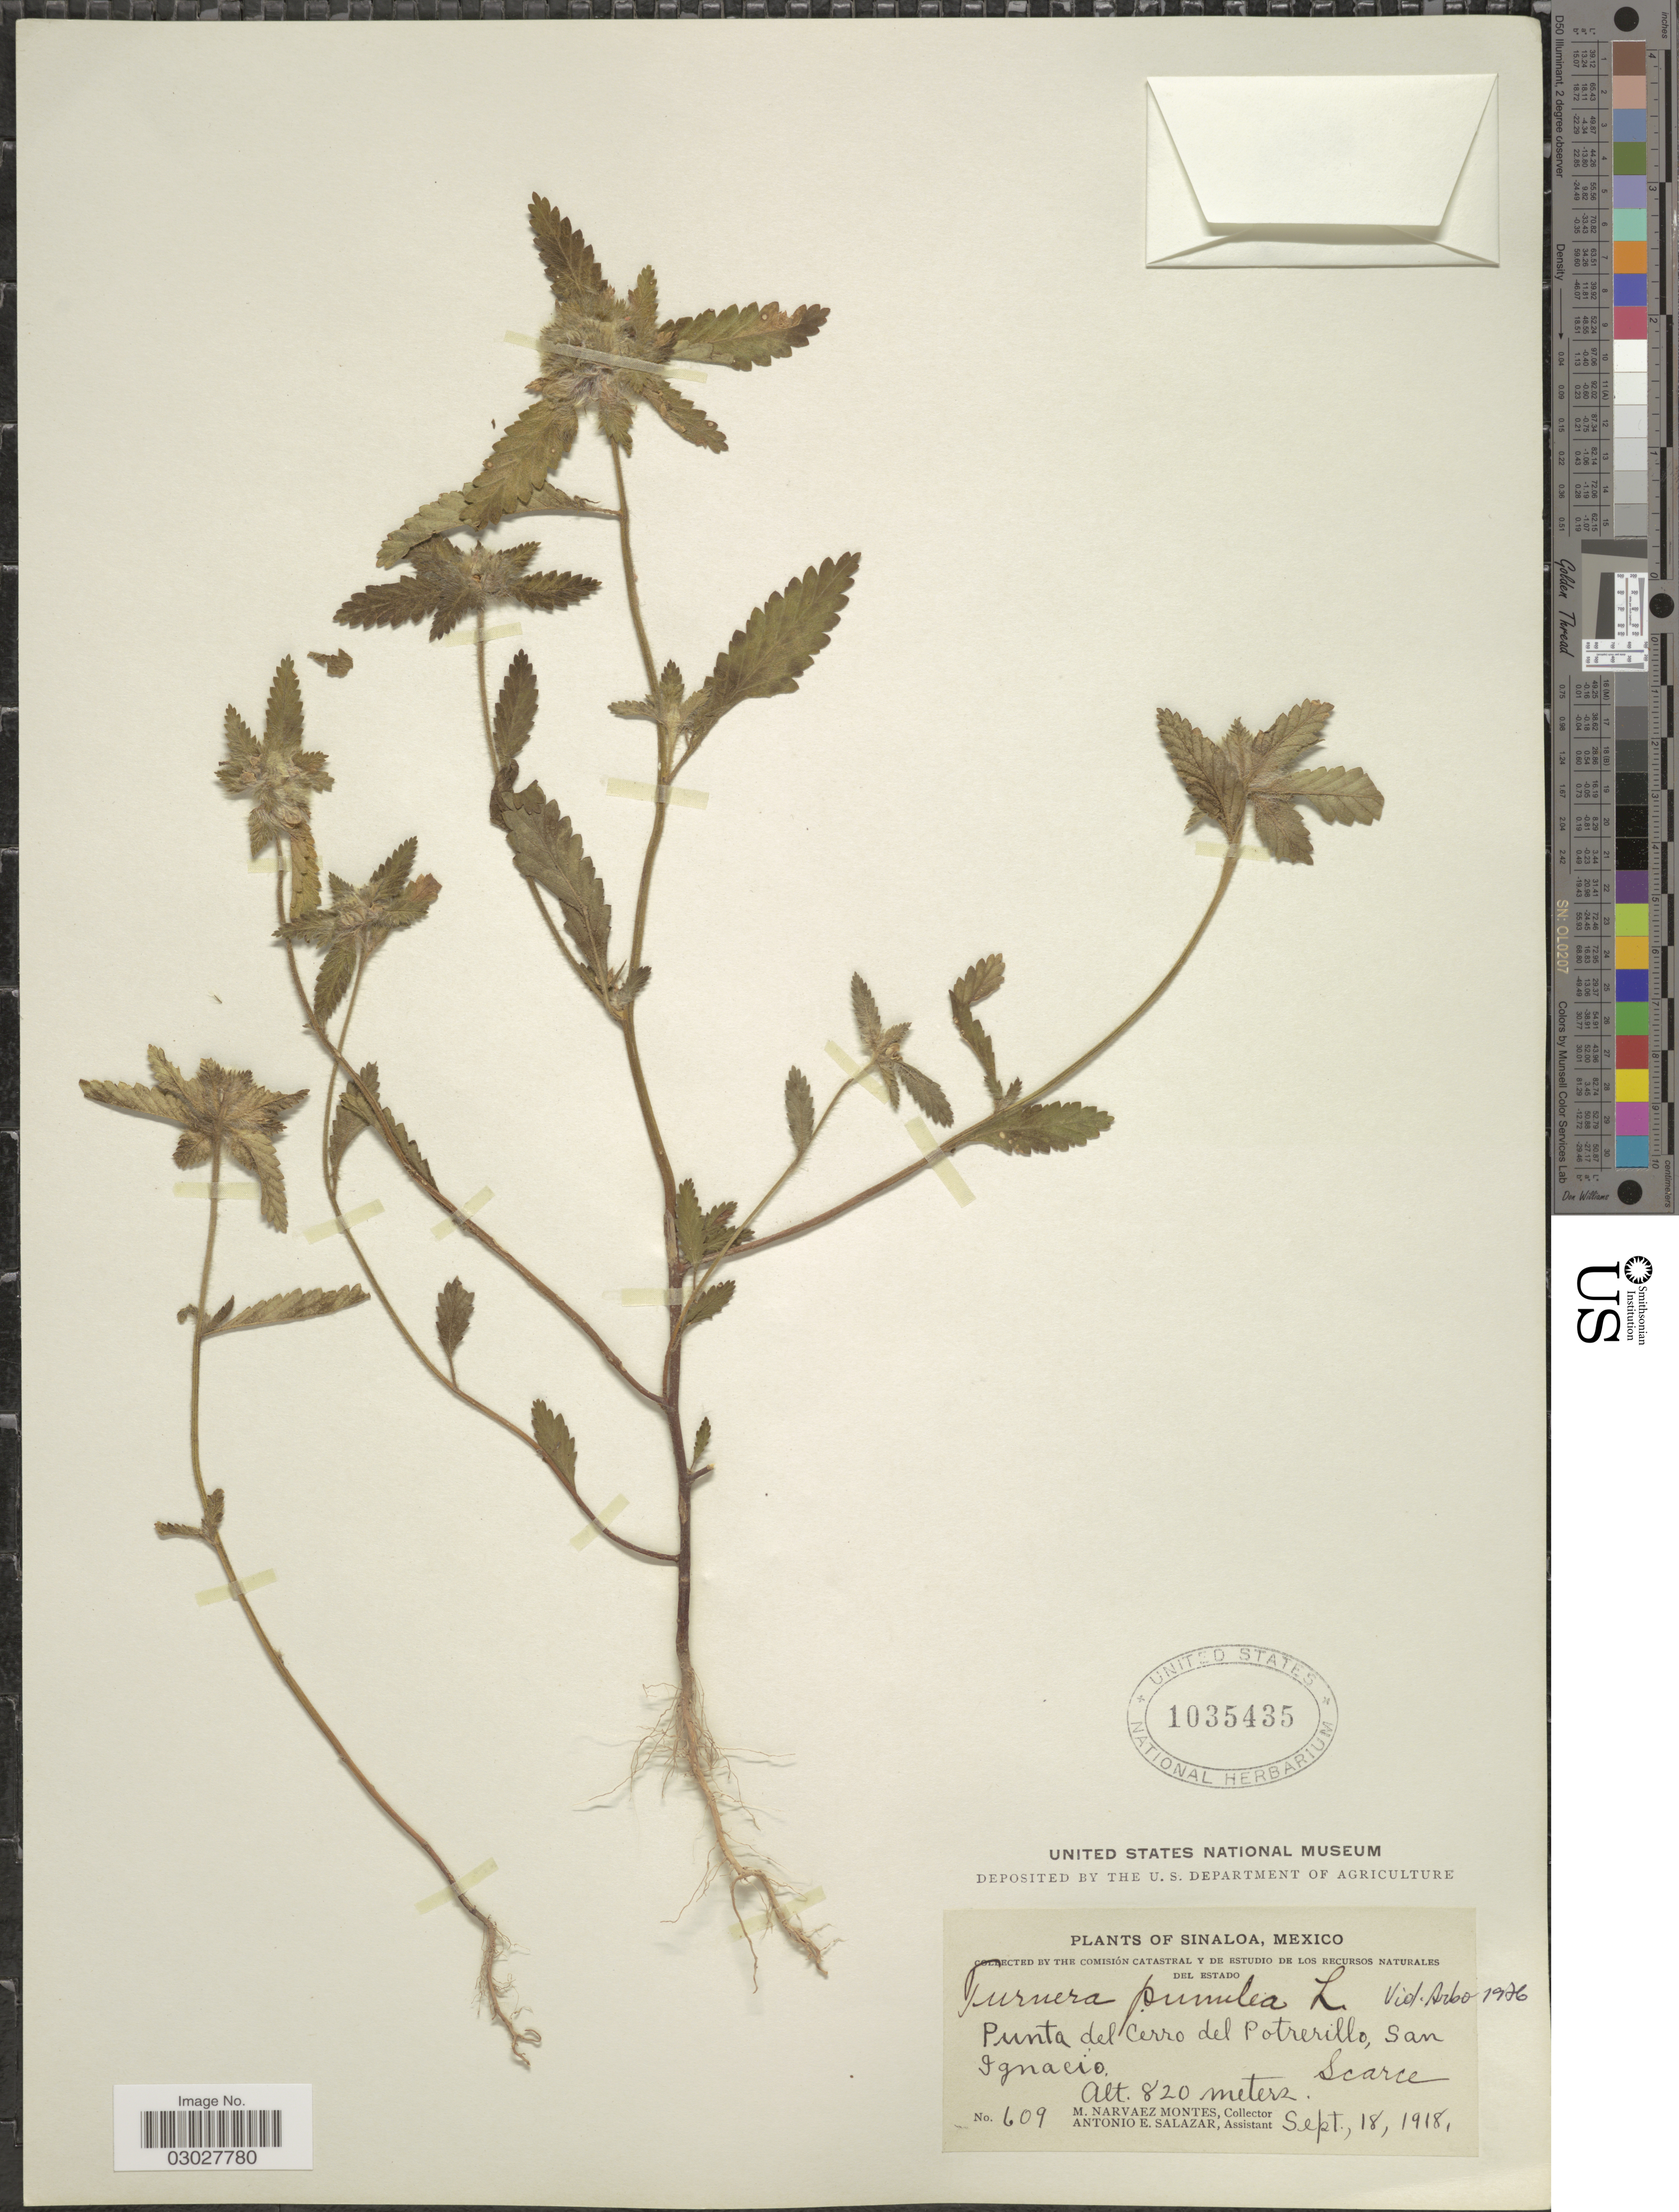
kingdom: Plantae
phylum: Tracheophyta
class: Magnoliopsida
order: Malpighiales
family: Turneraceae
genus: Turnera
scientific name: Turnera pumilea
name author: L.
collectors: M. Narvaez-Montes & A. E. Salazar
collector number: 609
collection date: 1918-09-18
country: Mexico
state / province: Sinaloa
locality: Punta del Cerro del Potrerillo, San Ignacio. Scarce.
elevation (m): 820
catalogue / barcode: US 1035435